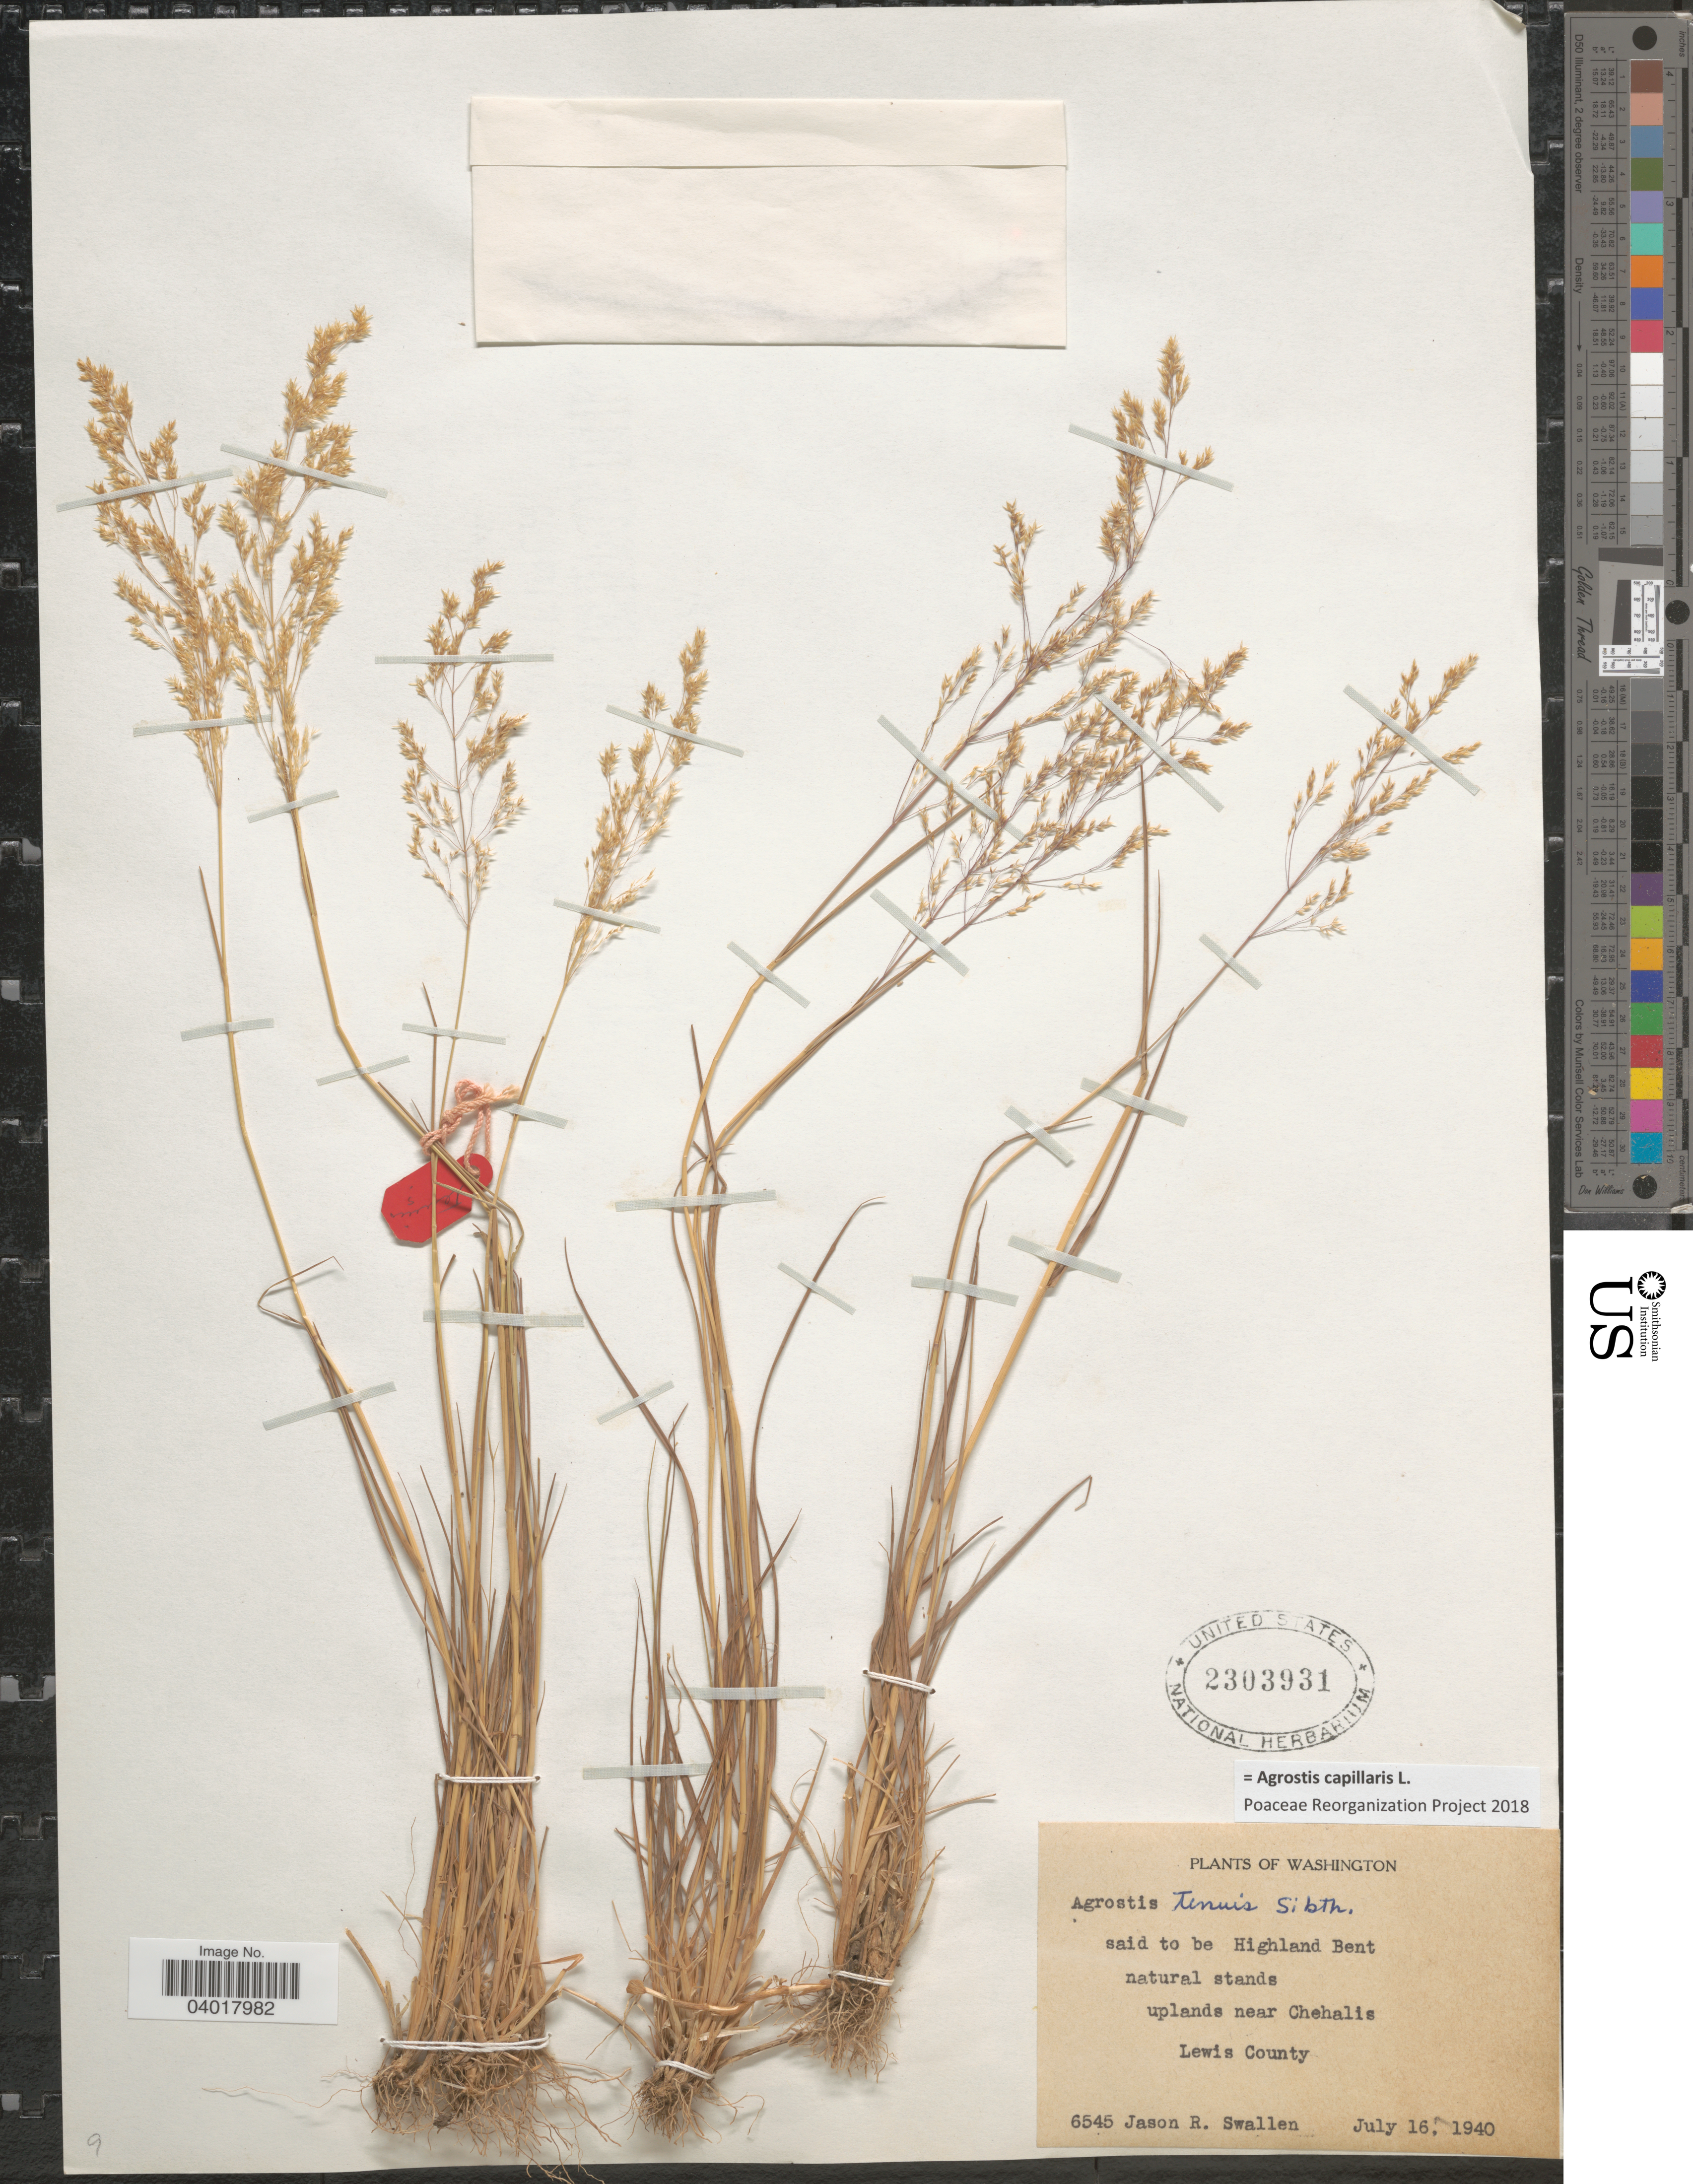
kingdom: Plantae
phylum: Tracheophyta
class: Liliopsida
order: Poales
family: Poaceae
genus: Agrostis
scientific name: Agrostis capillaris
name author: L.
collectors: J. R. Swallen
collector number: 6545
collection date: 1940-07-16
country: United States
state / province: Washington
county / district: Lewis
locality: Uplands near Chehalis. Lewis County.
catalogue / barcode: US 2303931